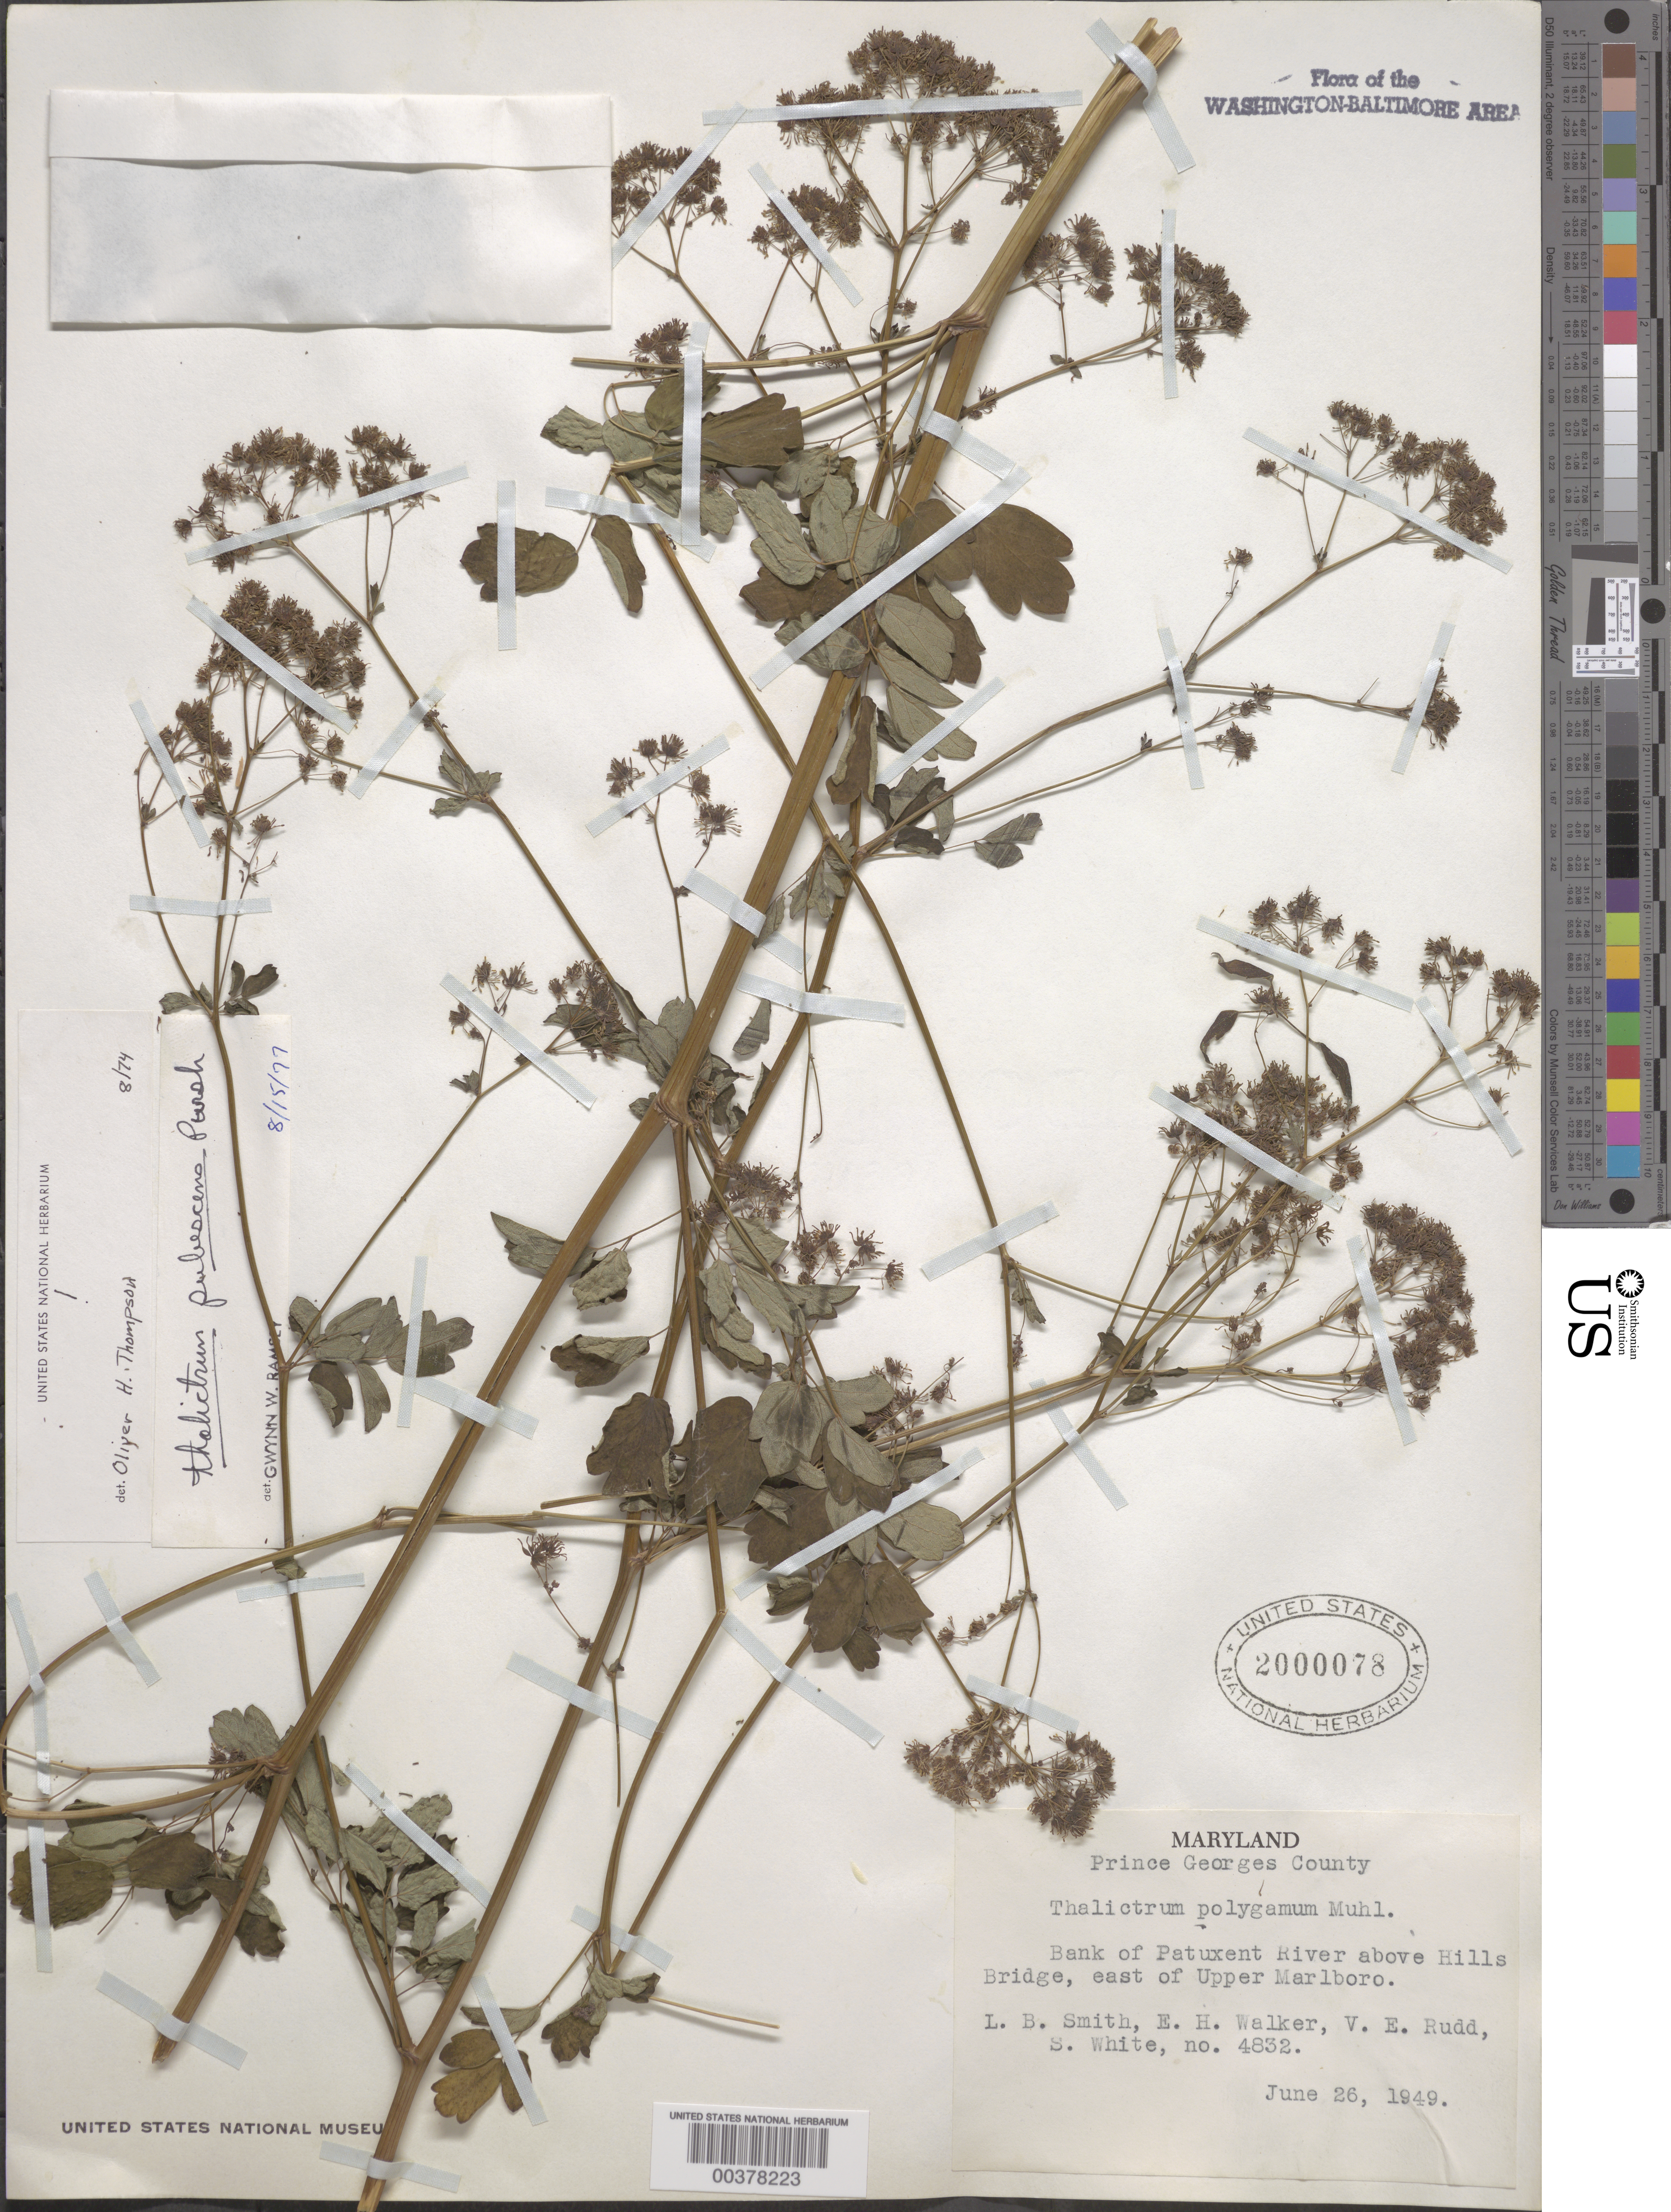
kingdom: Plantae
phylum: Tracheophyta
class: Magnoliopsida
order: Ranunculales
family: Ranunculaceae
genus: Thalictrum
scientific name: Thalictrum pubescens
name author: Pursh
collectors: L. Smith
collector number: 4832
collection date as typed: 26 Jun 1949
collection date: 1949-06-26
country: United States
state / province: Maryland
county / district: Prince George's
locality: Patuxent River above Hills Bridge, east of Upper Marlboro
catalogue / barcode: US 2000078